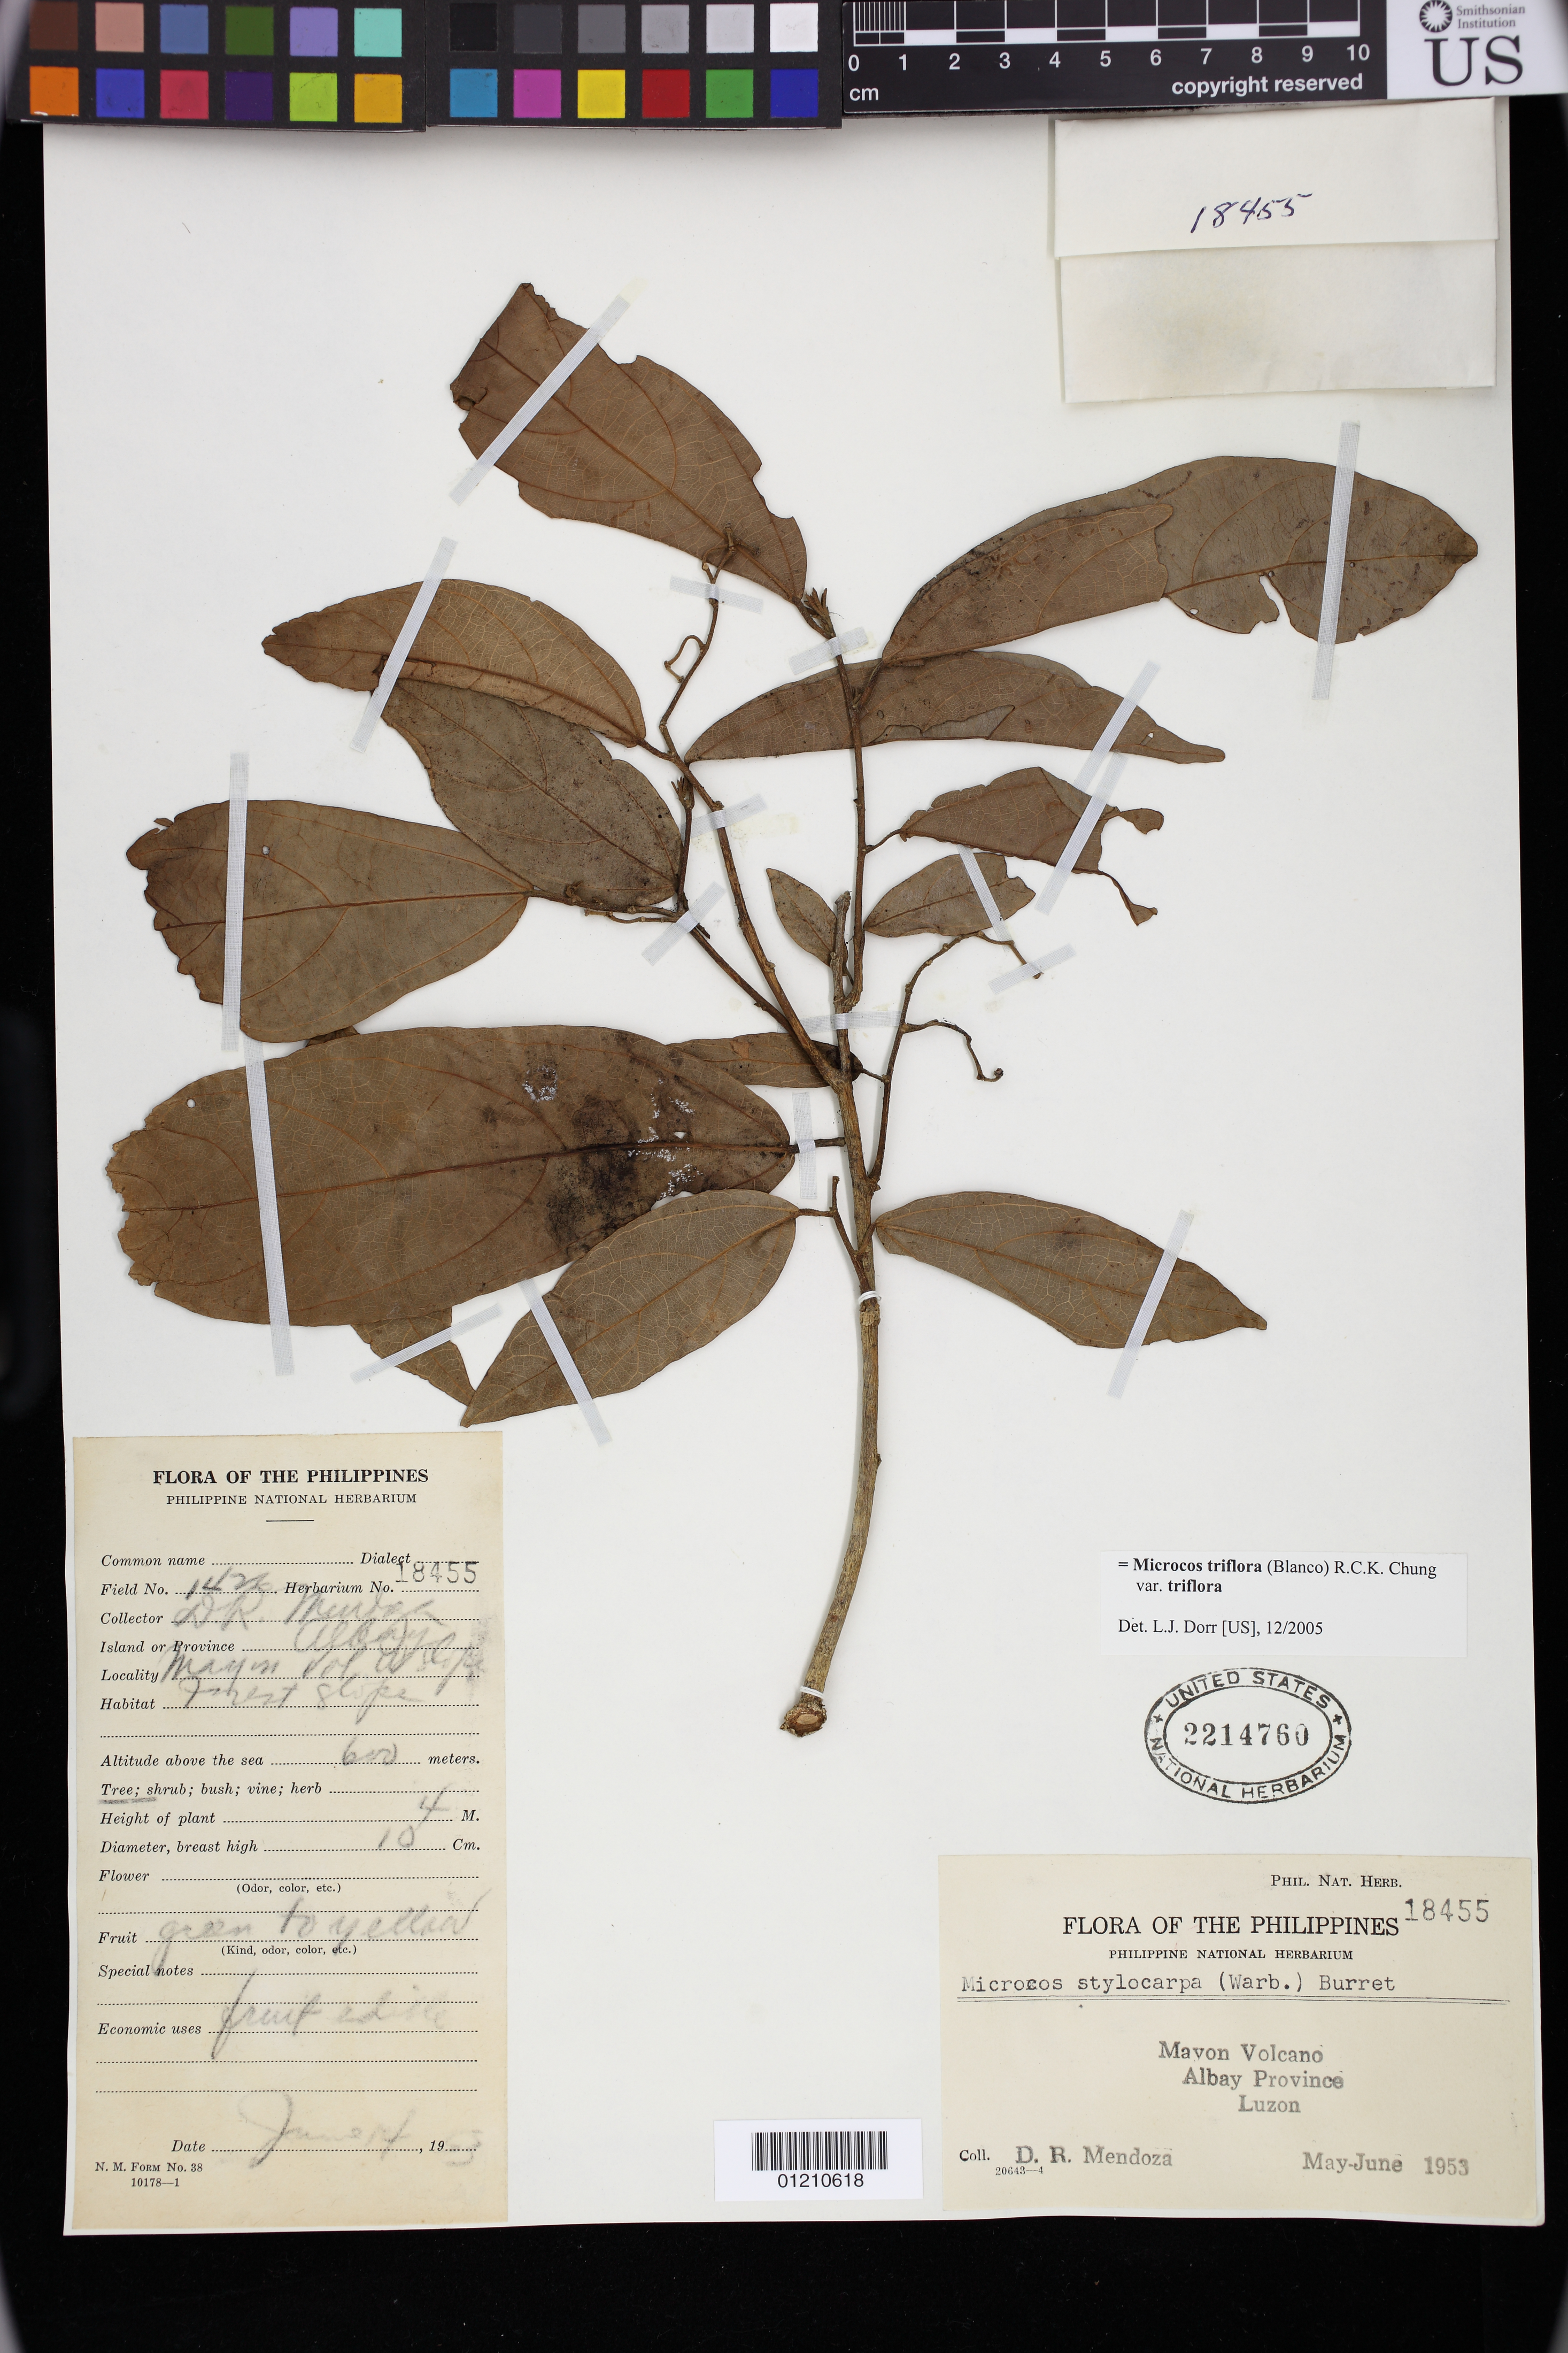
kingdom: Plantae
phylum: Tracheophyta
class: Magnoliopsida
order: Malvales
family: Malvaceae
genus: Microcos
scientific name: Microcos triflora var. triflora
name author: (Blanco) R.C.K. Chung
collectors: D. Mendoza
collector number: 1426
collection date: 1953-05/1953-06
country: Philippines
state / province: Bicol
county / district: Albay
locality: Mayon Volcano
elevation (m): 600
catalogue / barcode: US 2214760